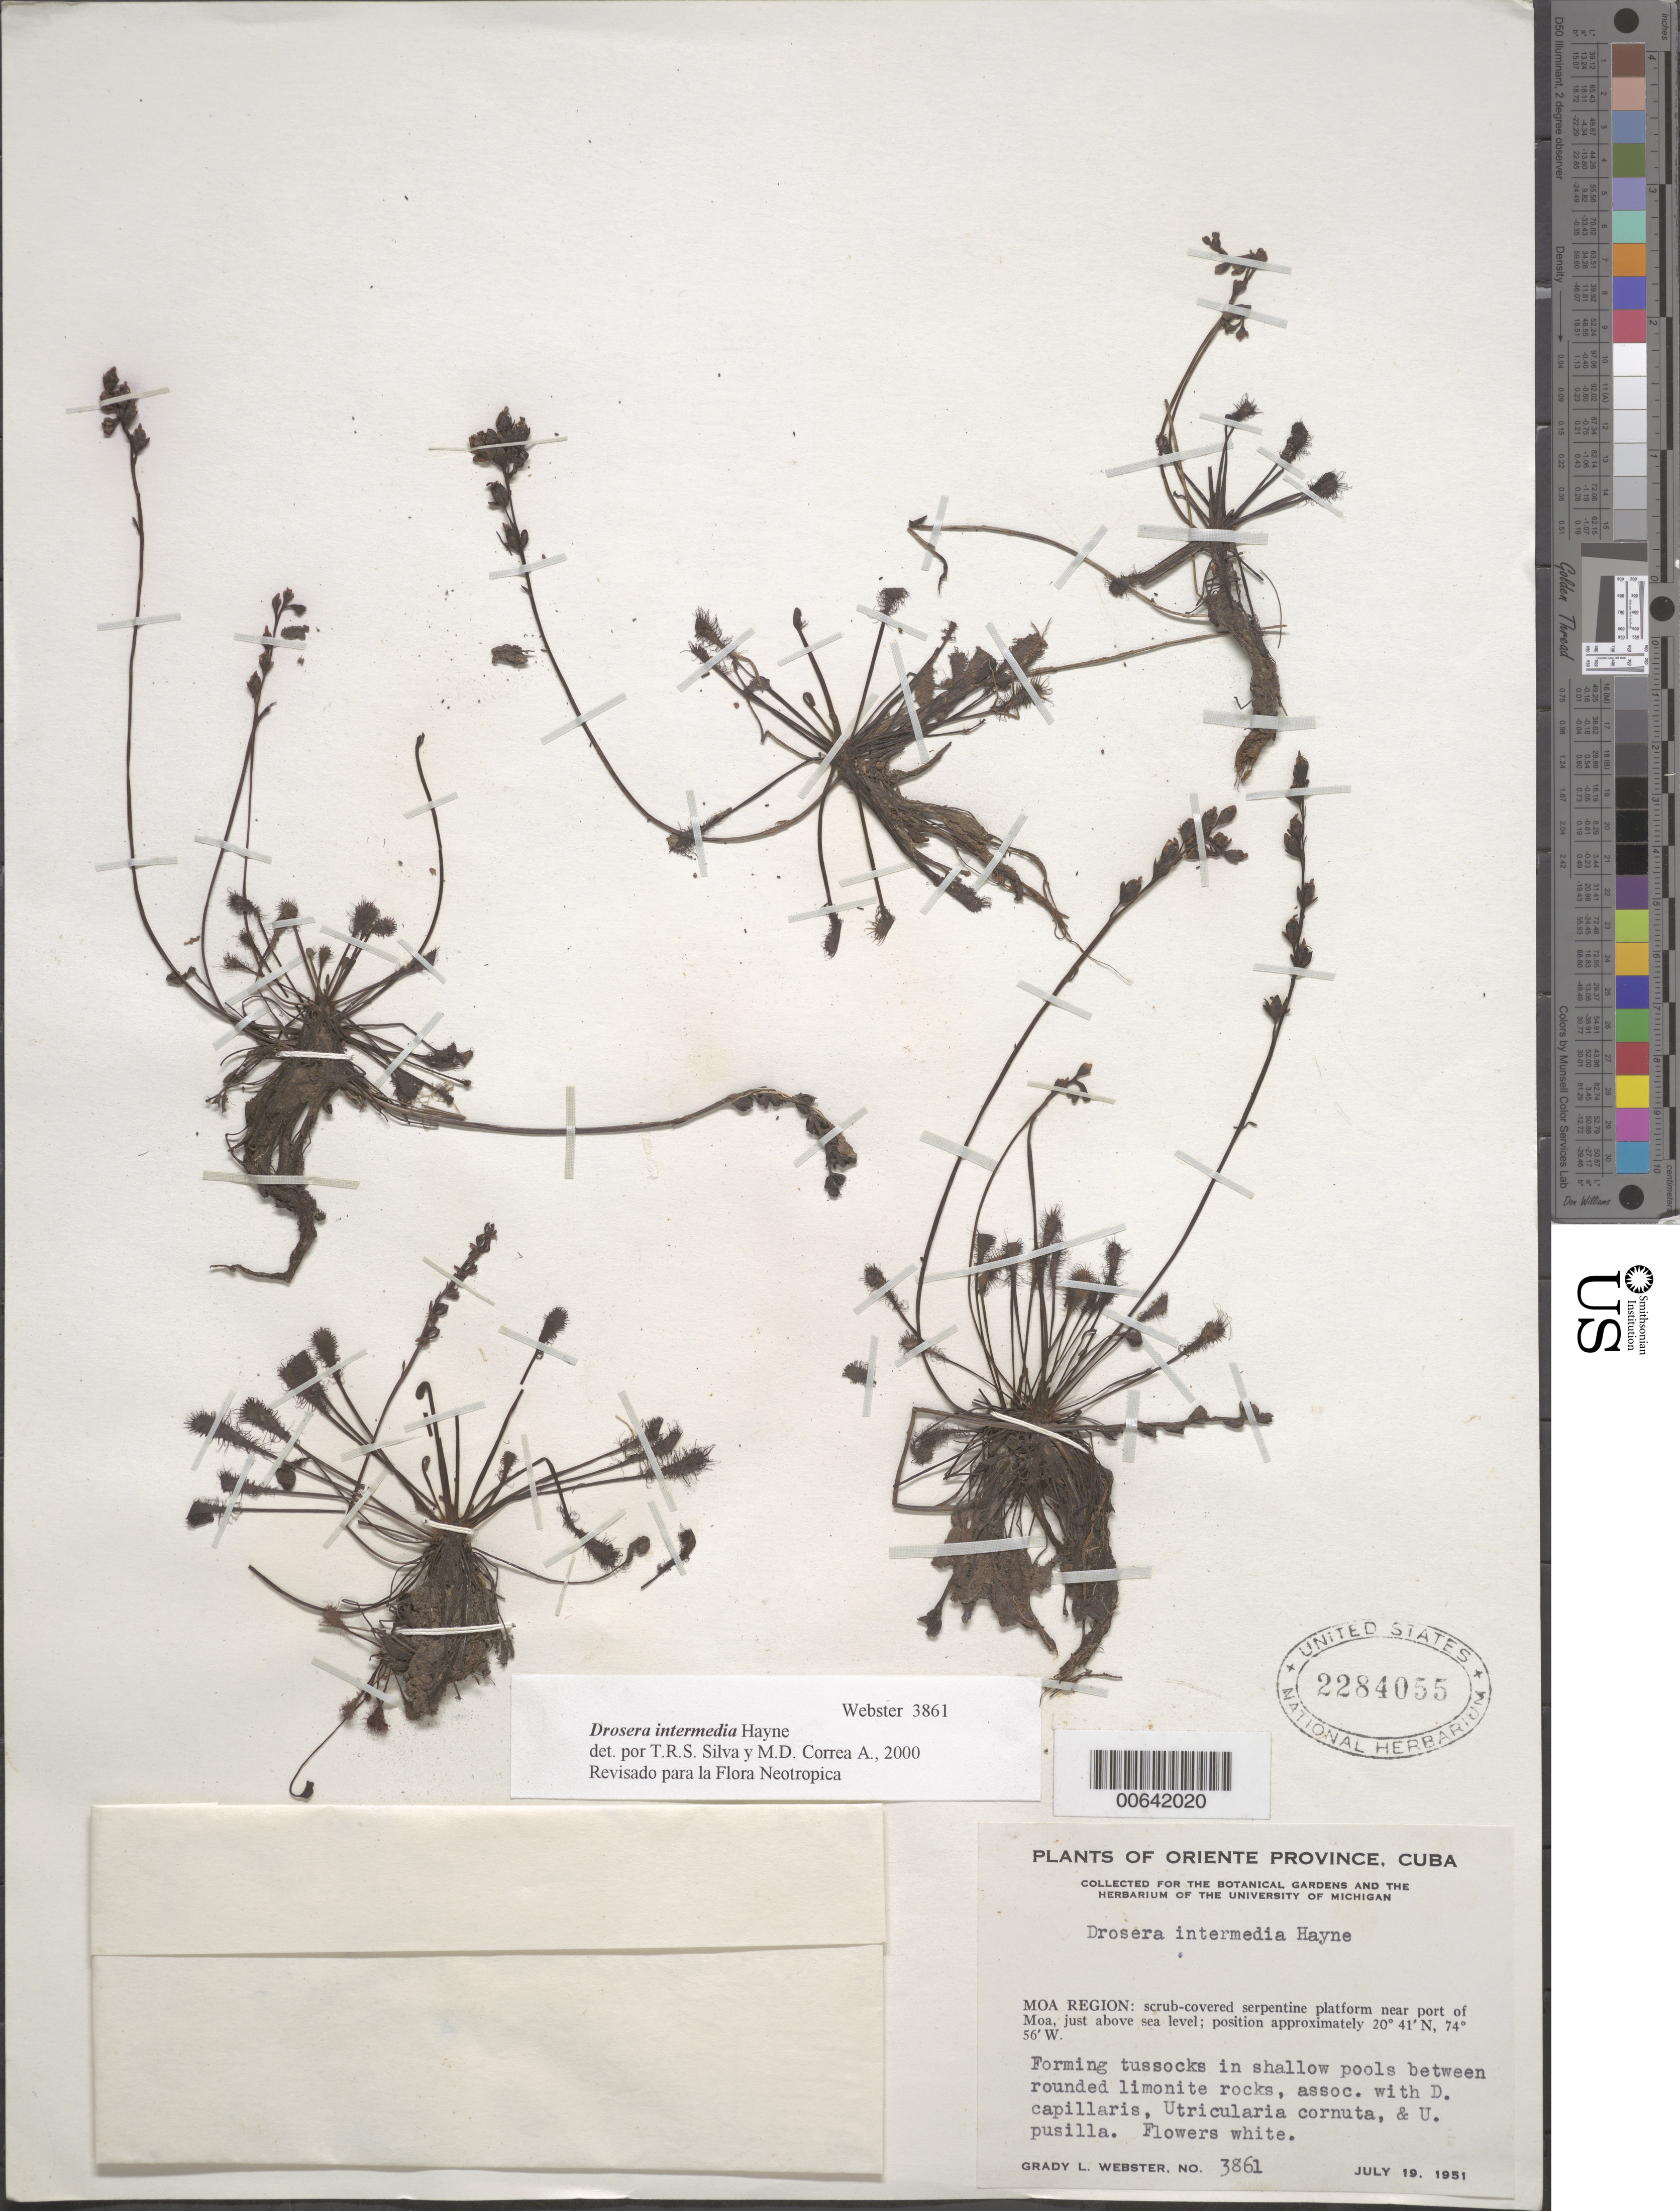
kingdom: Plantae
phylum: Tracheophyta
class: Magnoliopsida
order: Caryophyllales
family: Droseraceae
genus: Drosera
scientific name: Drosera intermedia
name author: Hayne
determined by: Silva, T. R. S. & Correa A. , M. D.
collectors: G. L. Webster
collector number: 3861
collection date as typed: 19 Jul 1951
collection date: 1951-07-19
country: Cuba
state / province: Holguín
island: Greater Antilles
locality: Moa Region, near port of Moa. [In former Oriente Province.]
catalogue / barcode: US 2284055